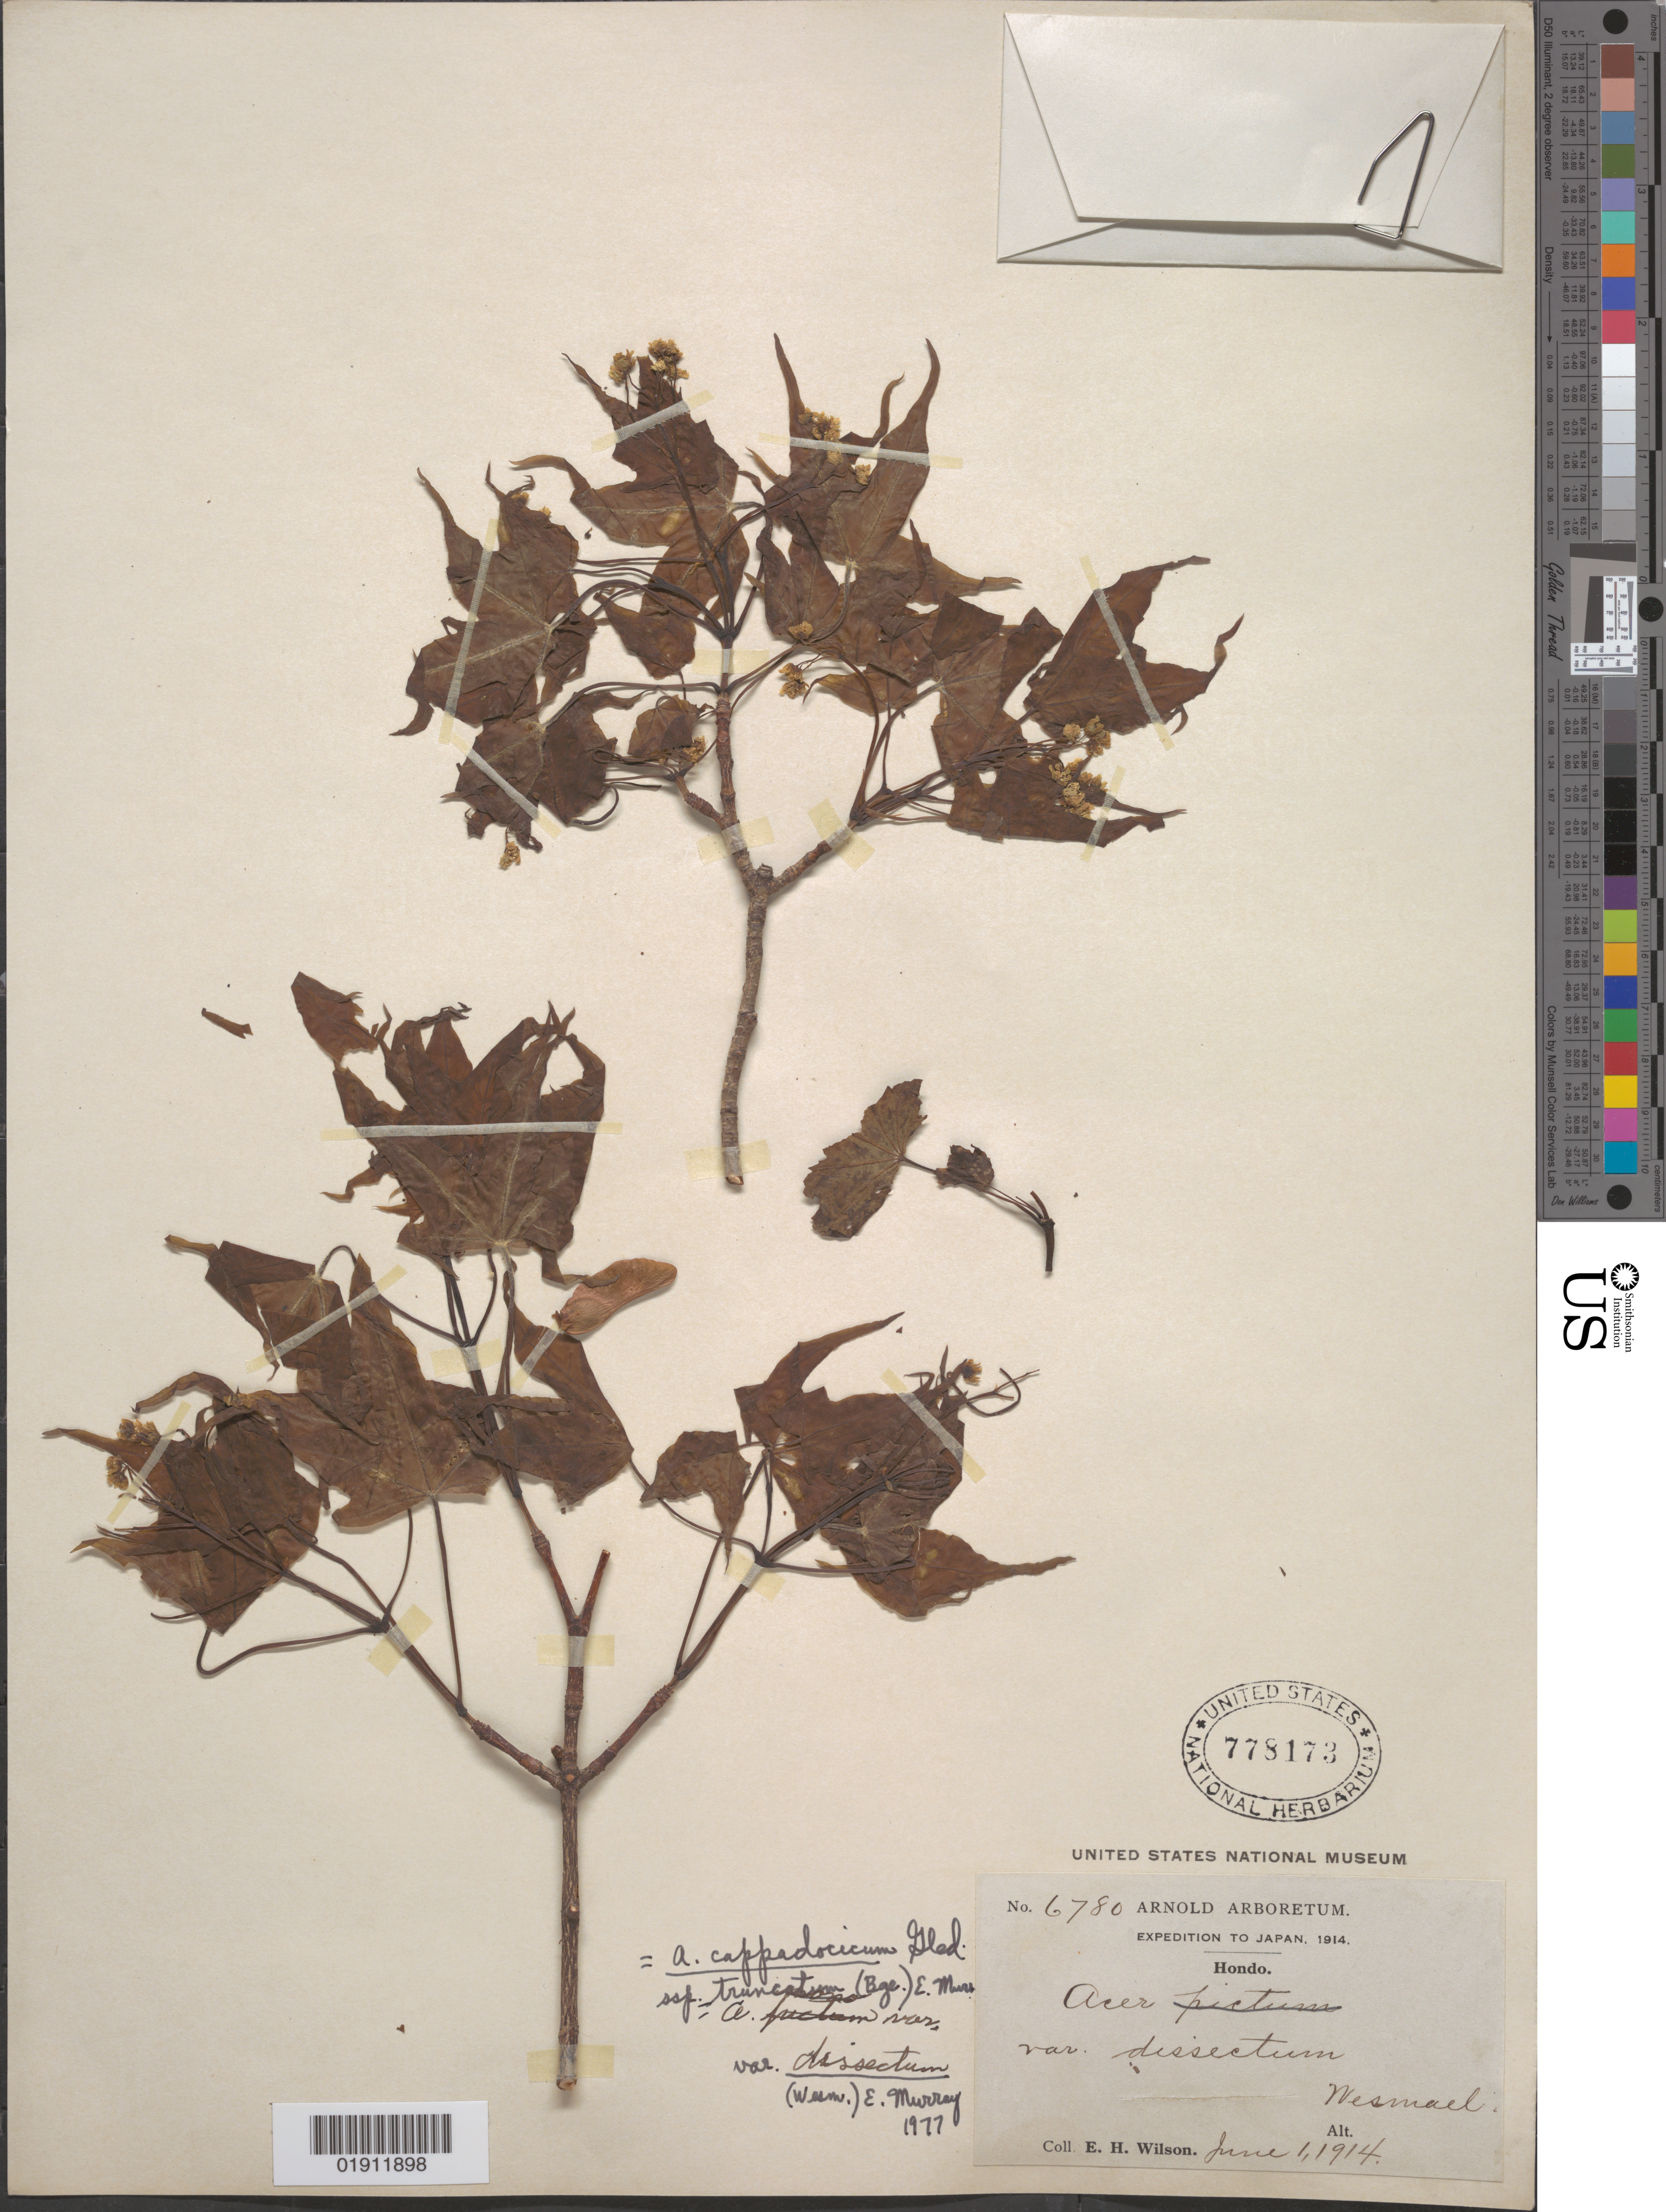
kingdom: Plantae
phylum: Tracheophyta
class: Magnoliopsida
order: Sapindales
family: Sapindaceae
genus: Acer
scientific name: Acer cappadocicum var. dissectum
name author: (Wesm.) A.E. Murray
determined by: Murray, Edward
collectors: E. H. Wilson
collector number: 6780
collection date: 1914-06-01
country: Japan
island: Honshu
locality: Hondo [Honshu]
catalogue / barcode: US 778173